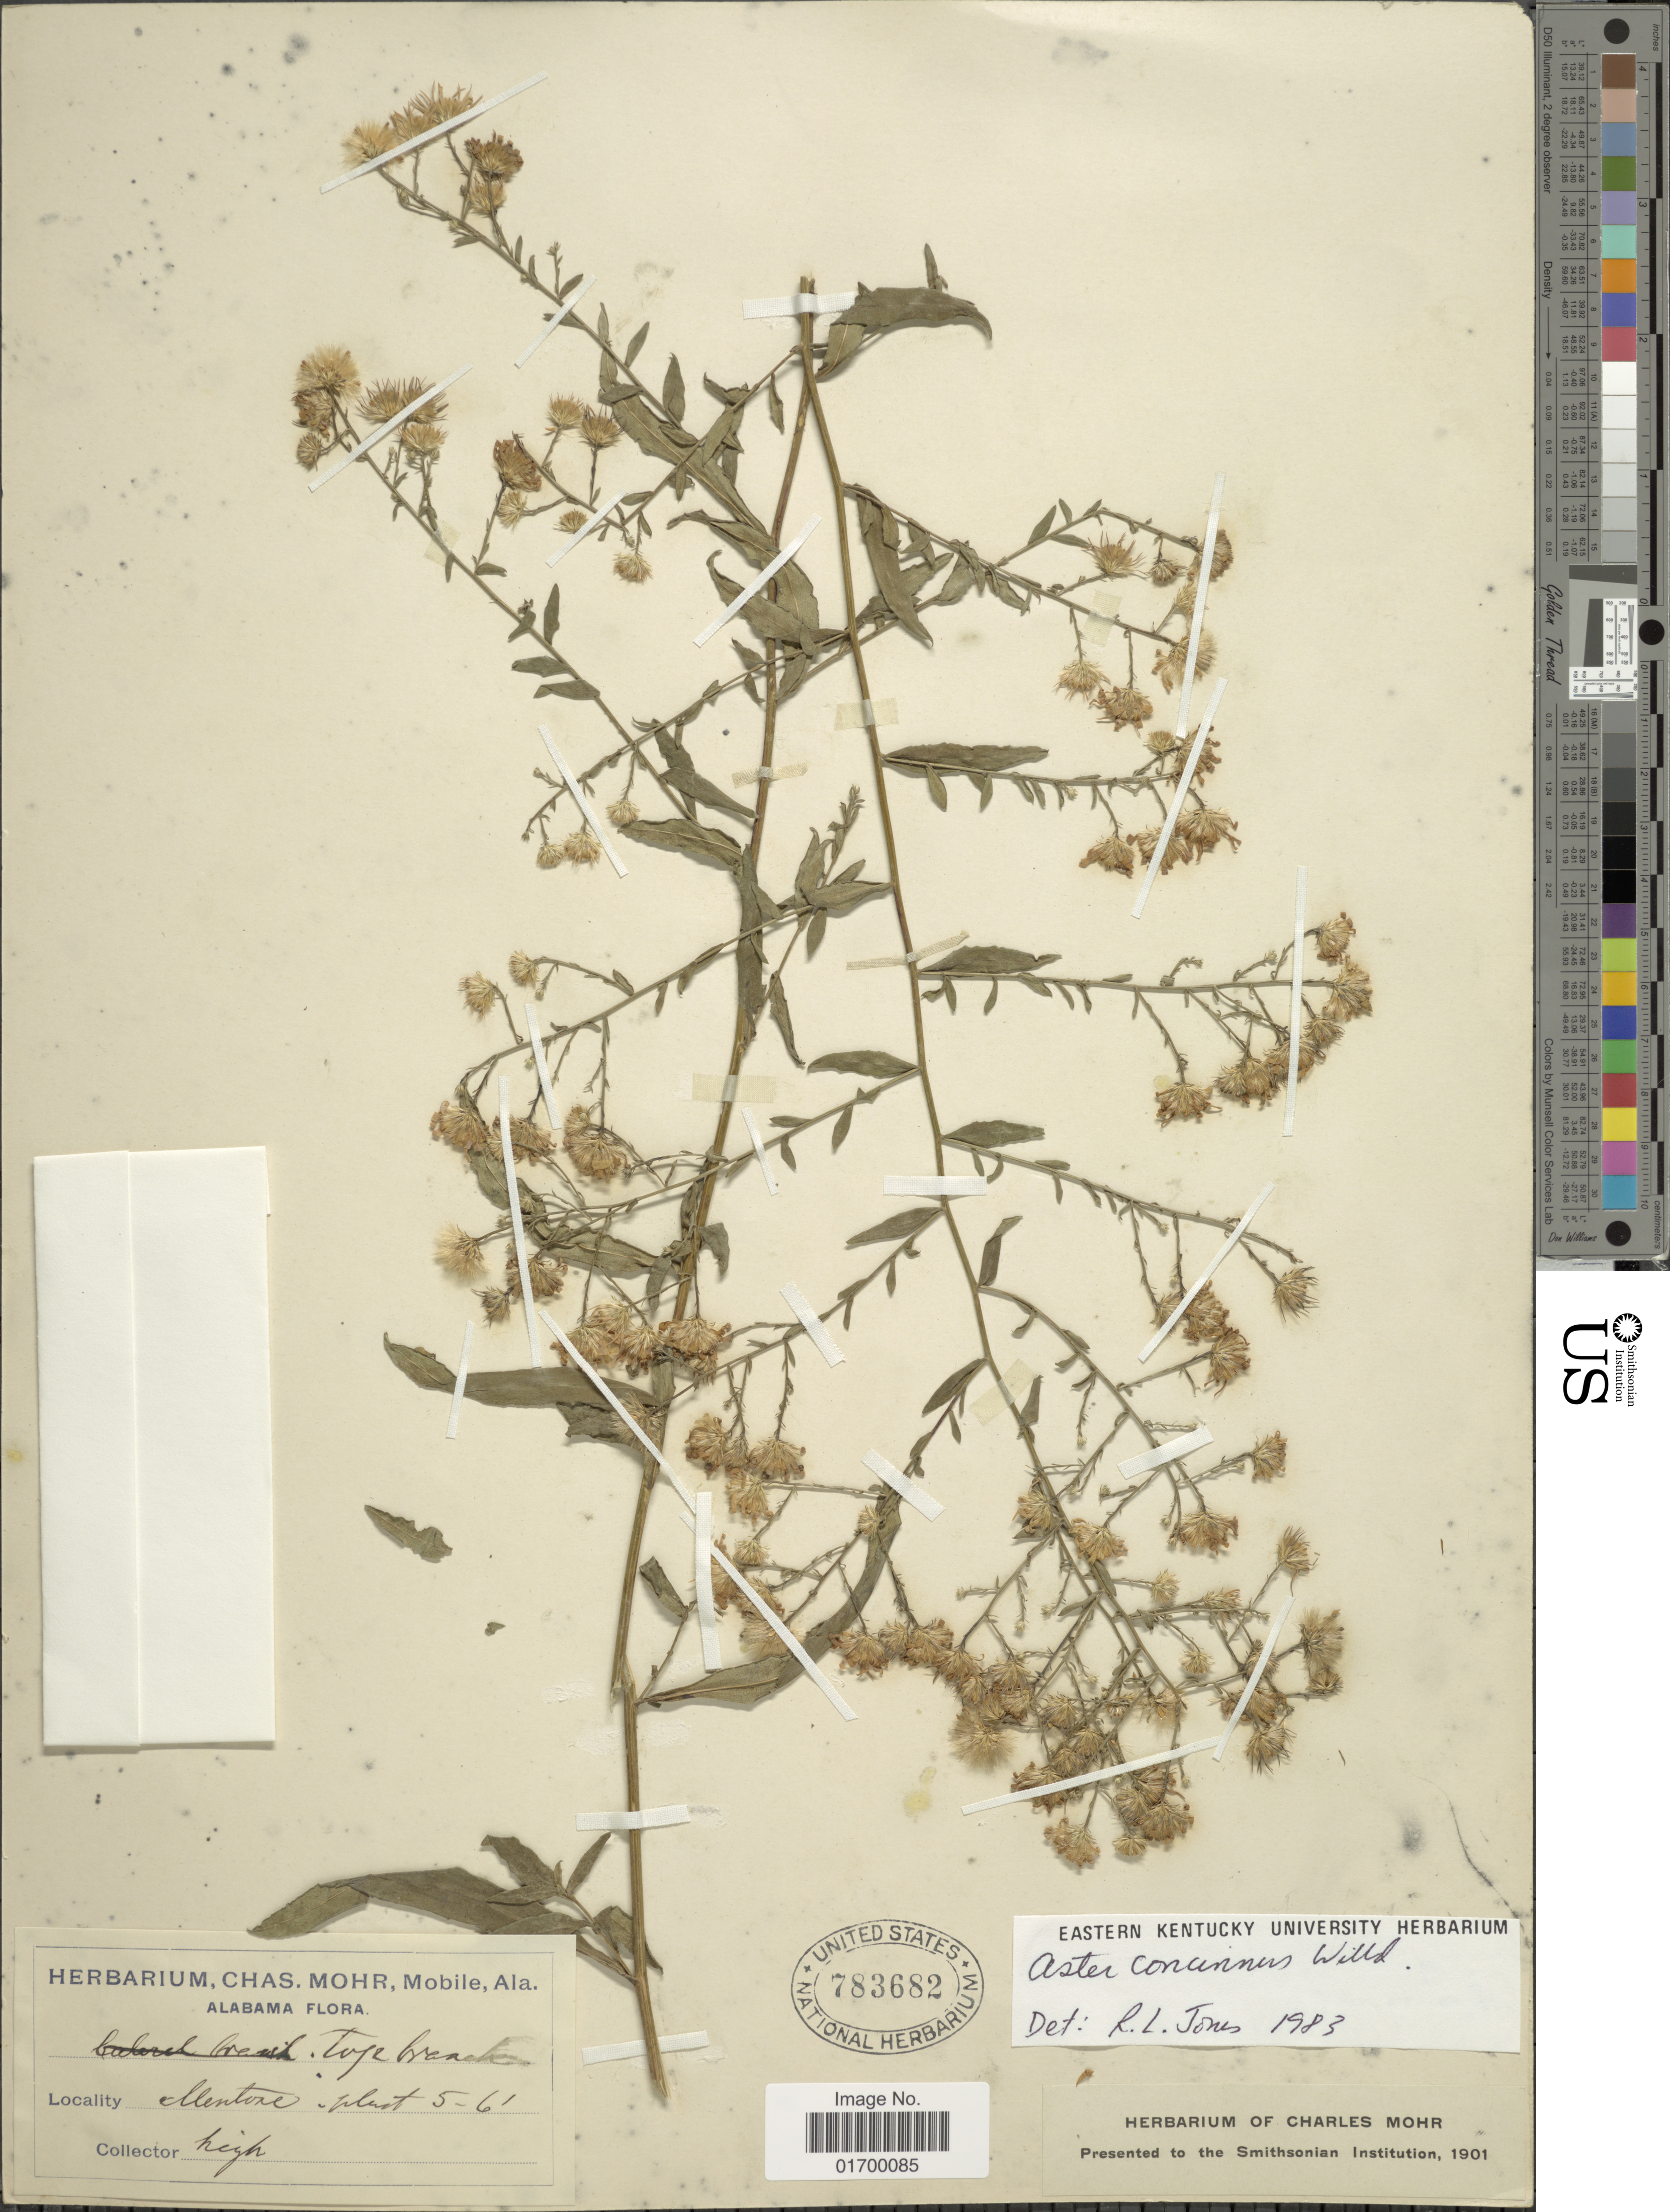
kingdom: Plantae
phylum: Tracheophyta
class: Magnoliopsida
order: Asterales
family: Asteraceae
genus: Symphyotrichum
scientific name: Symphyotrichum laeve var. concinnum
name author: (Willd.) G.L. Nesom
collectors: ex herb. Charles Mohr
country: United States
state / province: Alabama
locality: Mentone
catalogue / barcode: US 783682